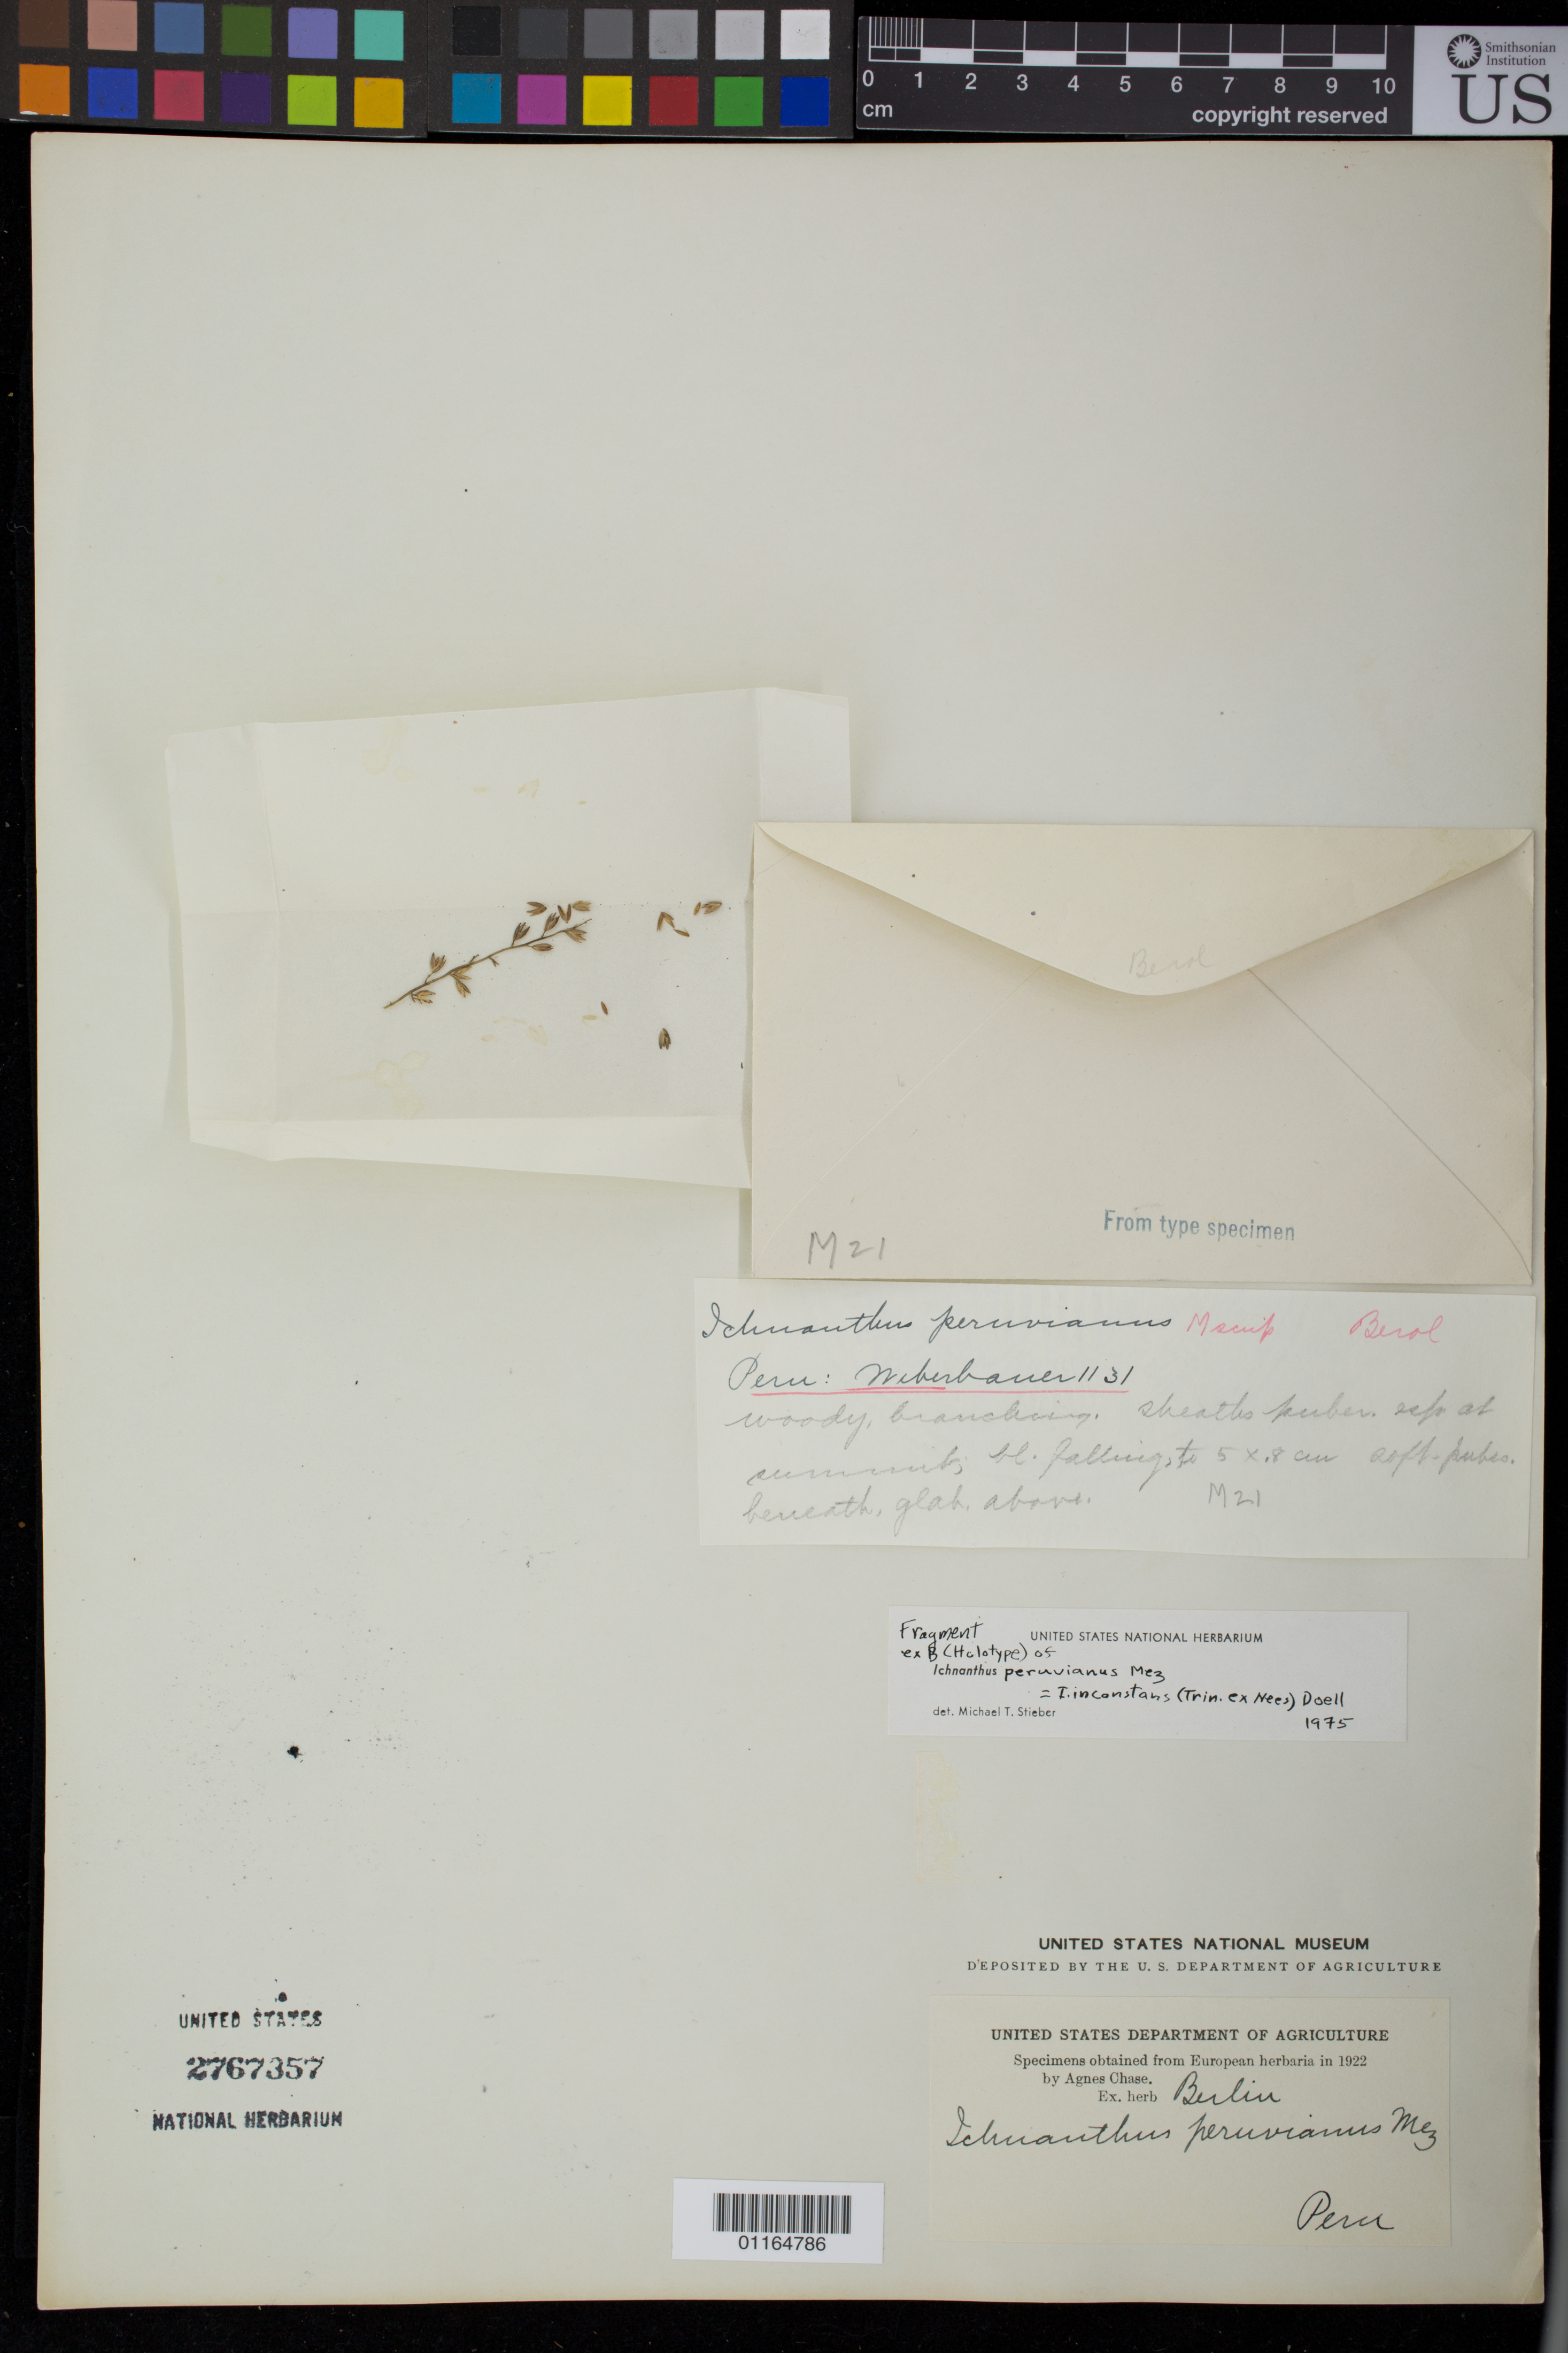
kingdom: Plantae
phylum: Tracheophyta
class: Liliopsida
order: Poales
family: Poaceae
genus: Ichnanthus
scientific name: Ichnanthus peruvianus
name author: Mez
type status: Isotype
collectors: A. Weberbauer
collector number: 1131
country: Peru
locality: Sandia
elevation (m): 1500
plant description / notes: Fragmentary material of type specimen ex herb. Berlin.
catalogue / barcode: US 2767357